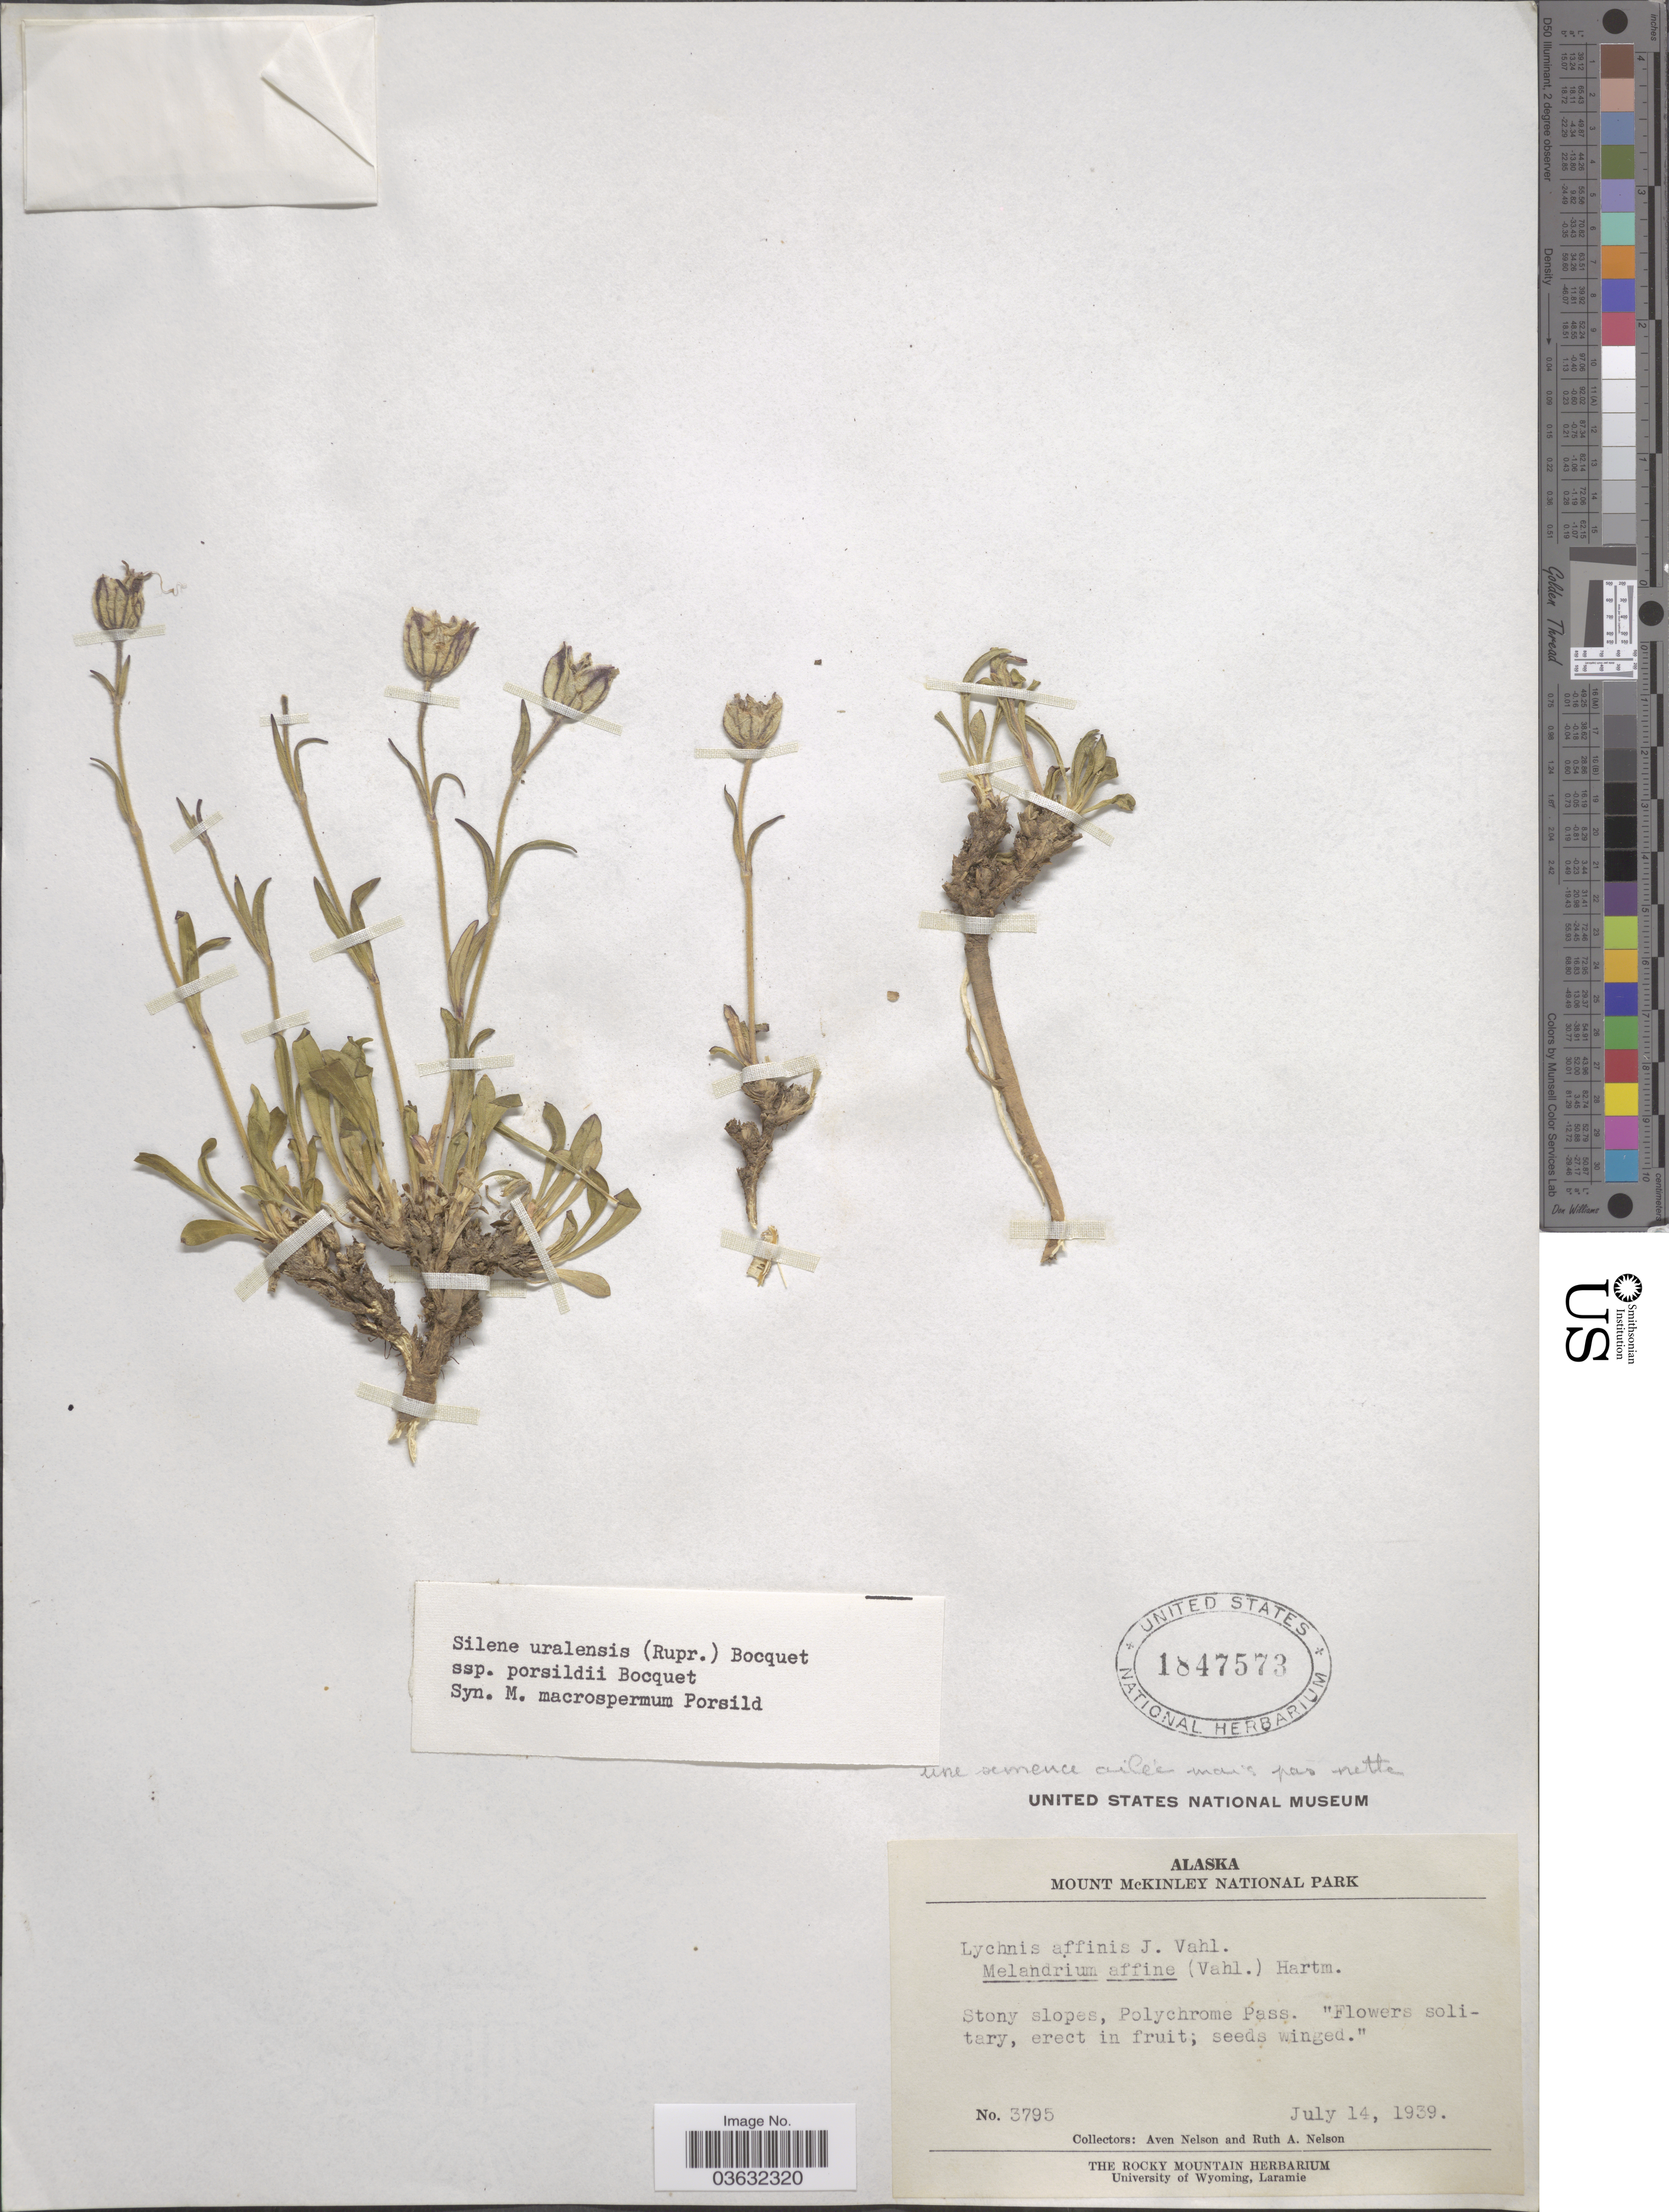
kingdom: Plantae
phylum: Tracheophyta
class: Magnoliopsida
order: Caryophyllales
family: Caryophyllaceae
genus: Silene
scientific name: Silene uralensis subsp. porsildii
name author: Bocquet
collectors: A. Nelson & R. A. Nelson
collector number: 3795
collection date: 1939-07-14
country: United States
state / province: Alaska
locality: Mount McKinley National Park. Stony slopes, Polychrome Pass.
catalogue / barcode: US 1847573